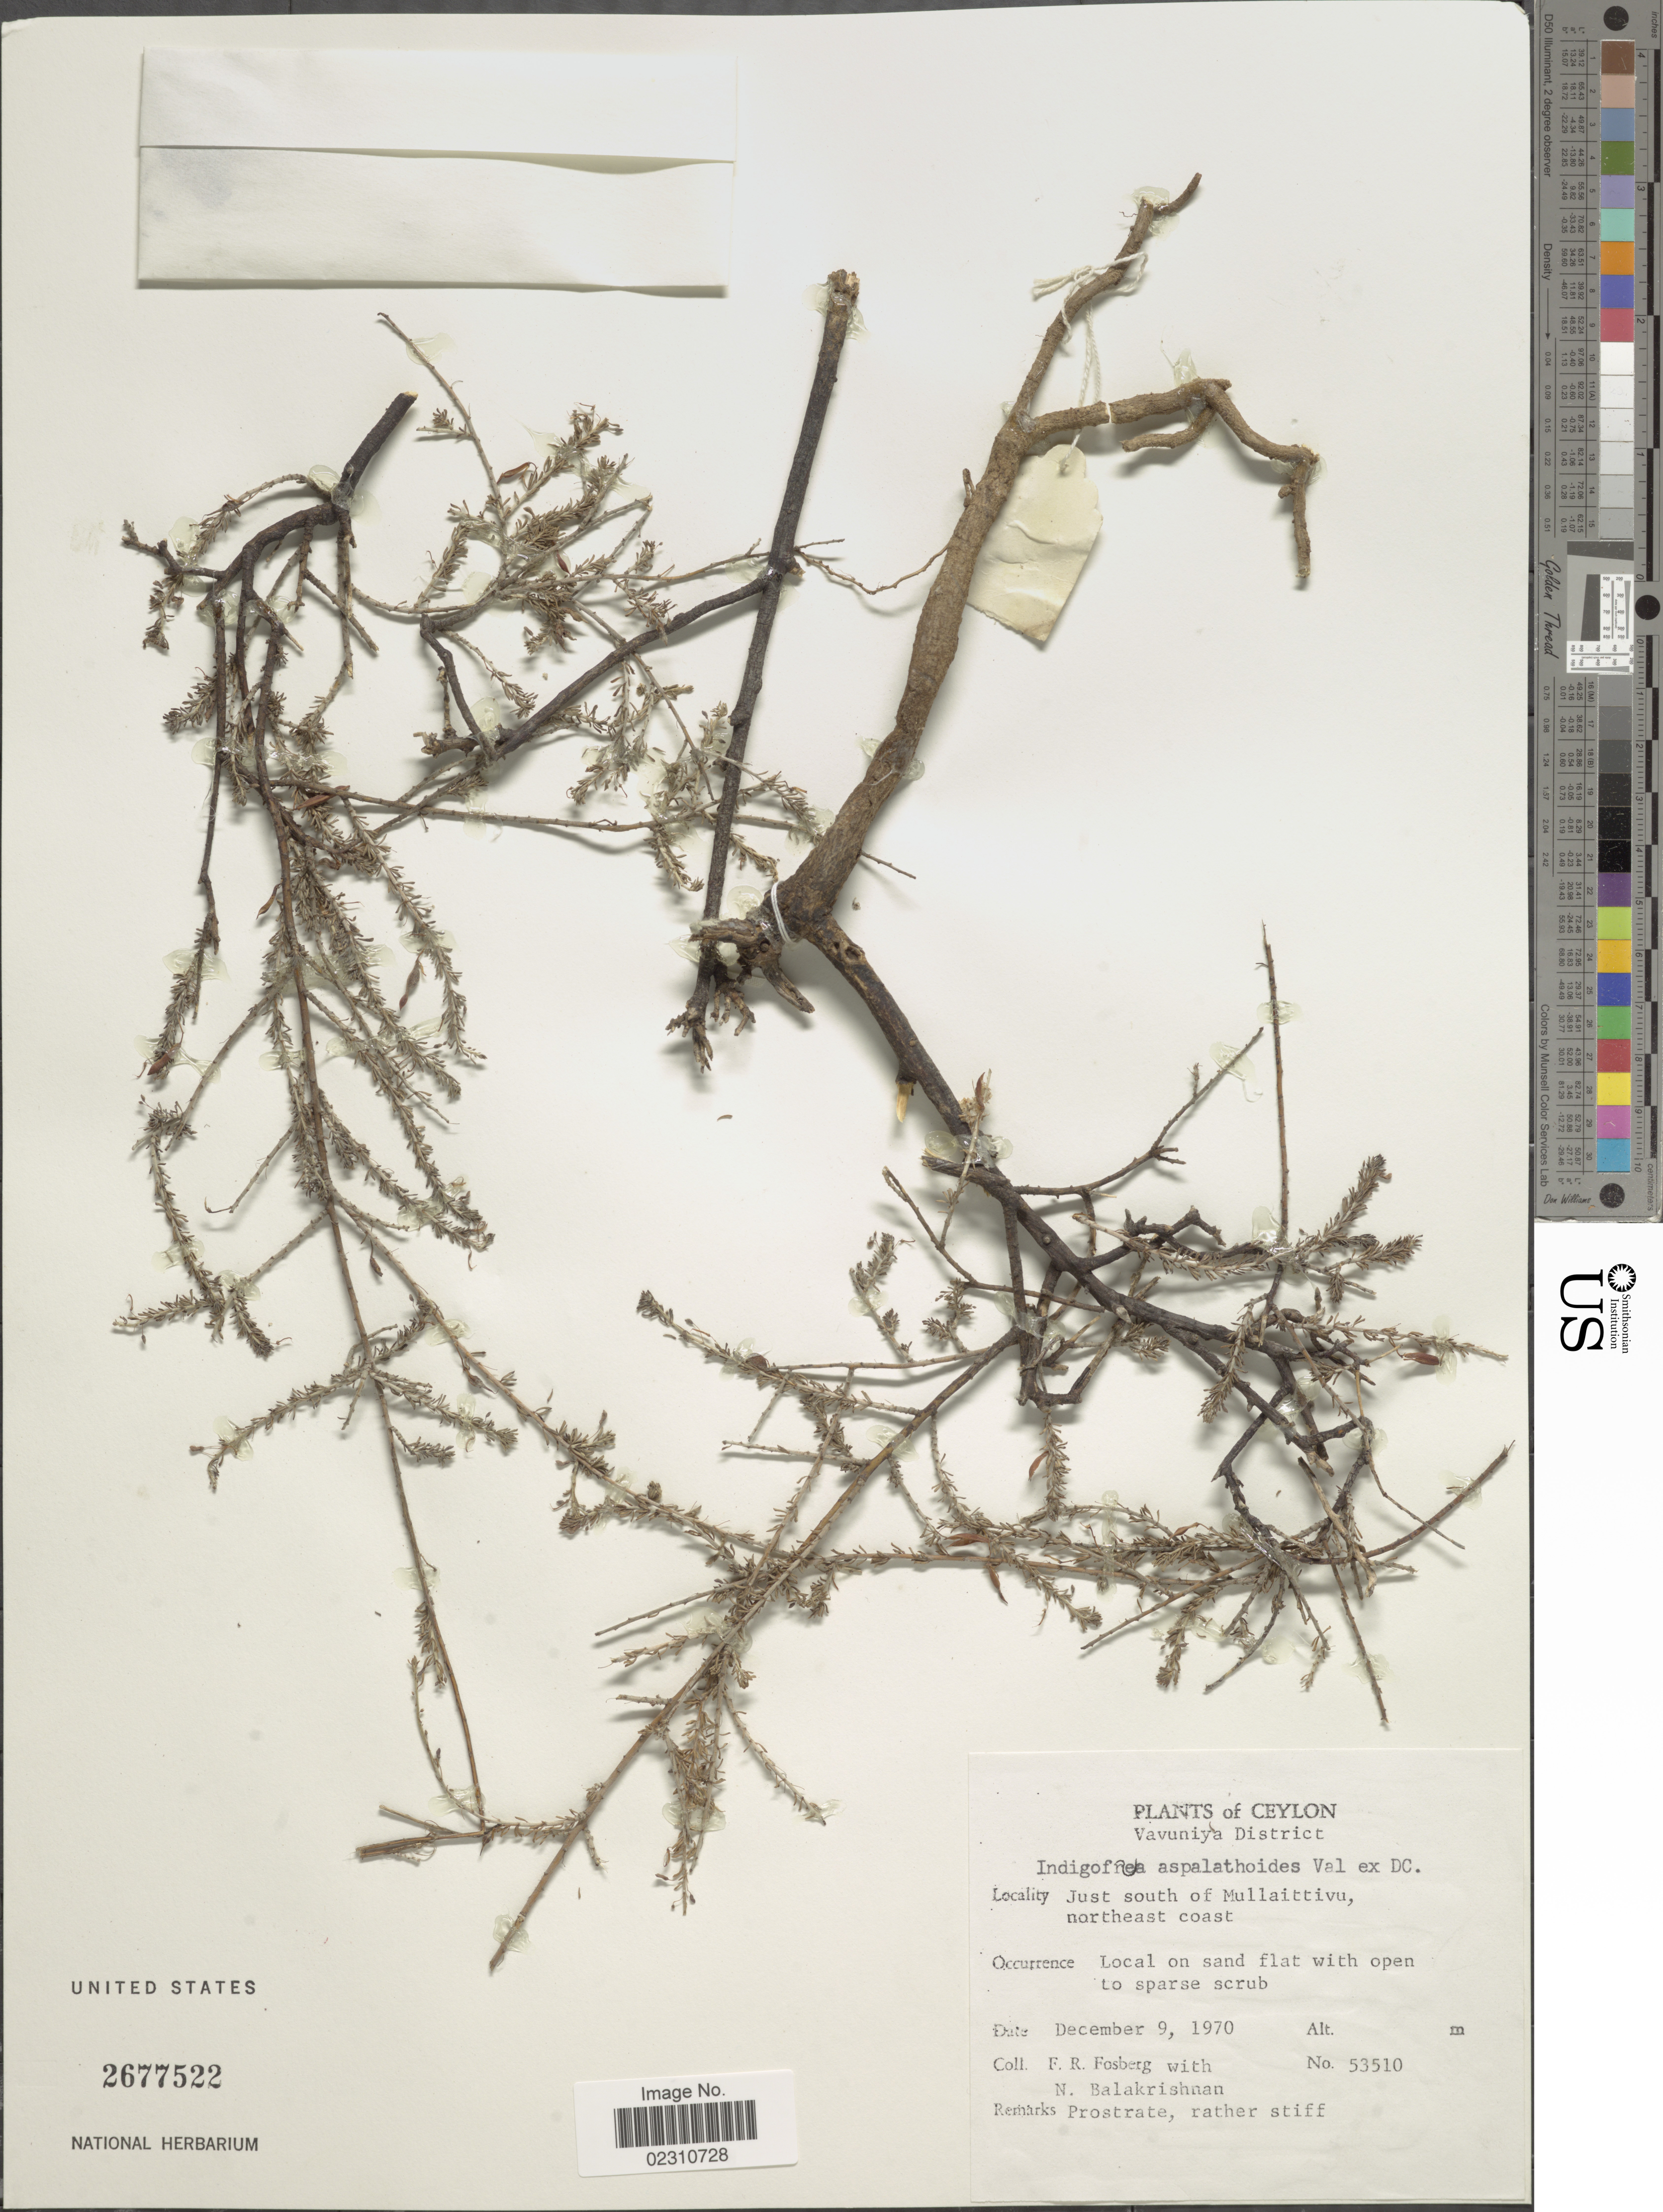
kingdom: Plantae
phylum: Tracheophyta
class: Magnoliopsida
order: Fabales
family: Fabaceae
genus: Indigofera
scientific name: Indigofera aspalathoides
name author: DC.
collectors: F. R. Fosberg & N. Salakrishnan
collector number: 53510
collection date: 1970-12-09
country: Sri Lanka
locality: Vavuniya District, Ceylon,. Just south of Mullaittivu northeast coast.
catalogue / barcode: US 2677522